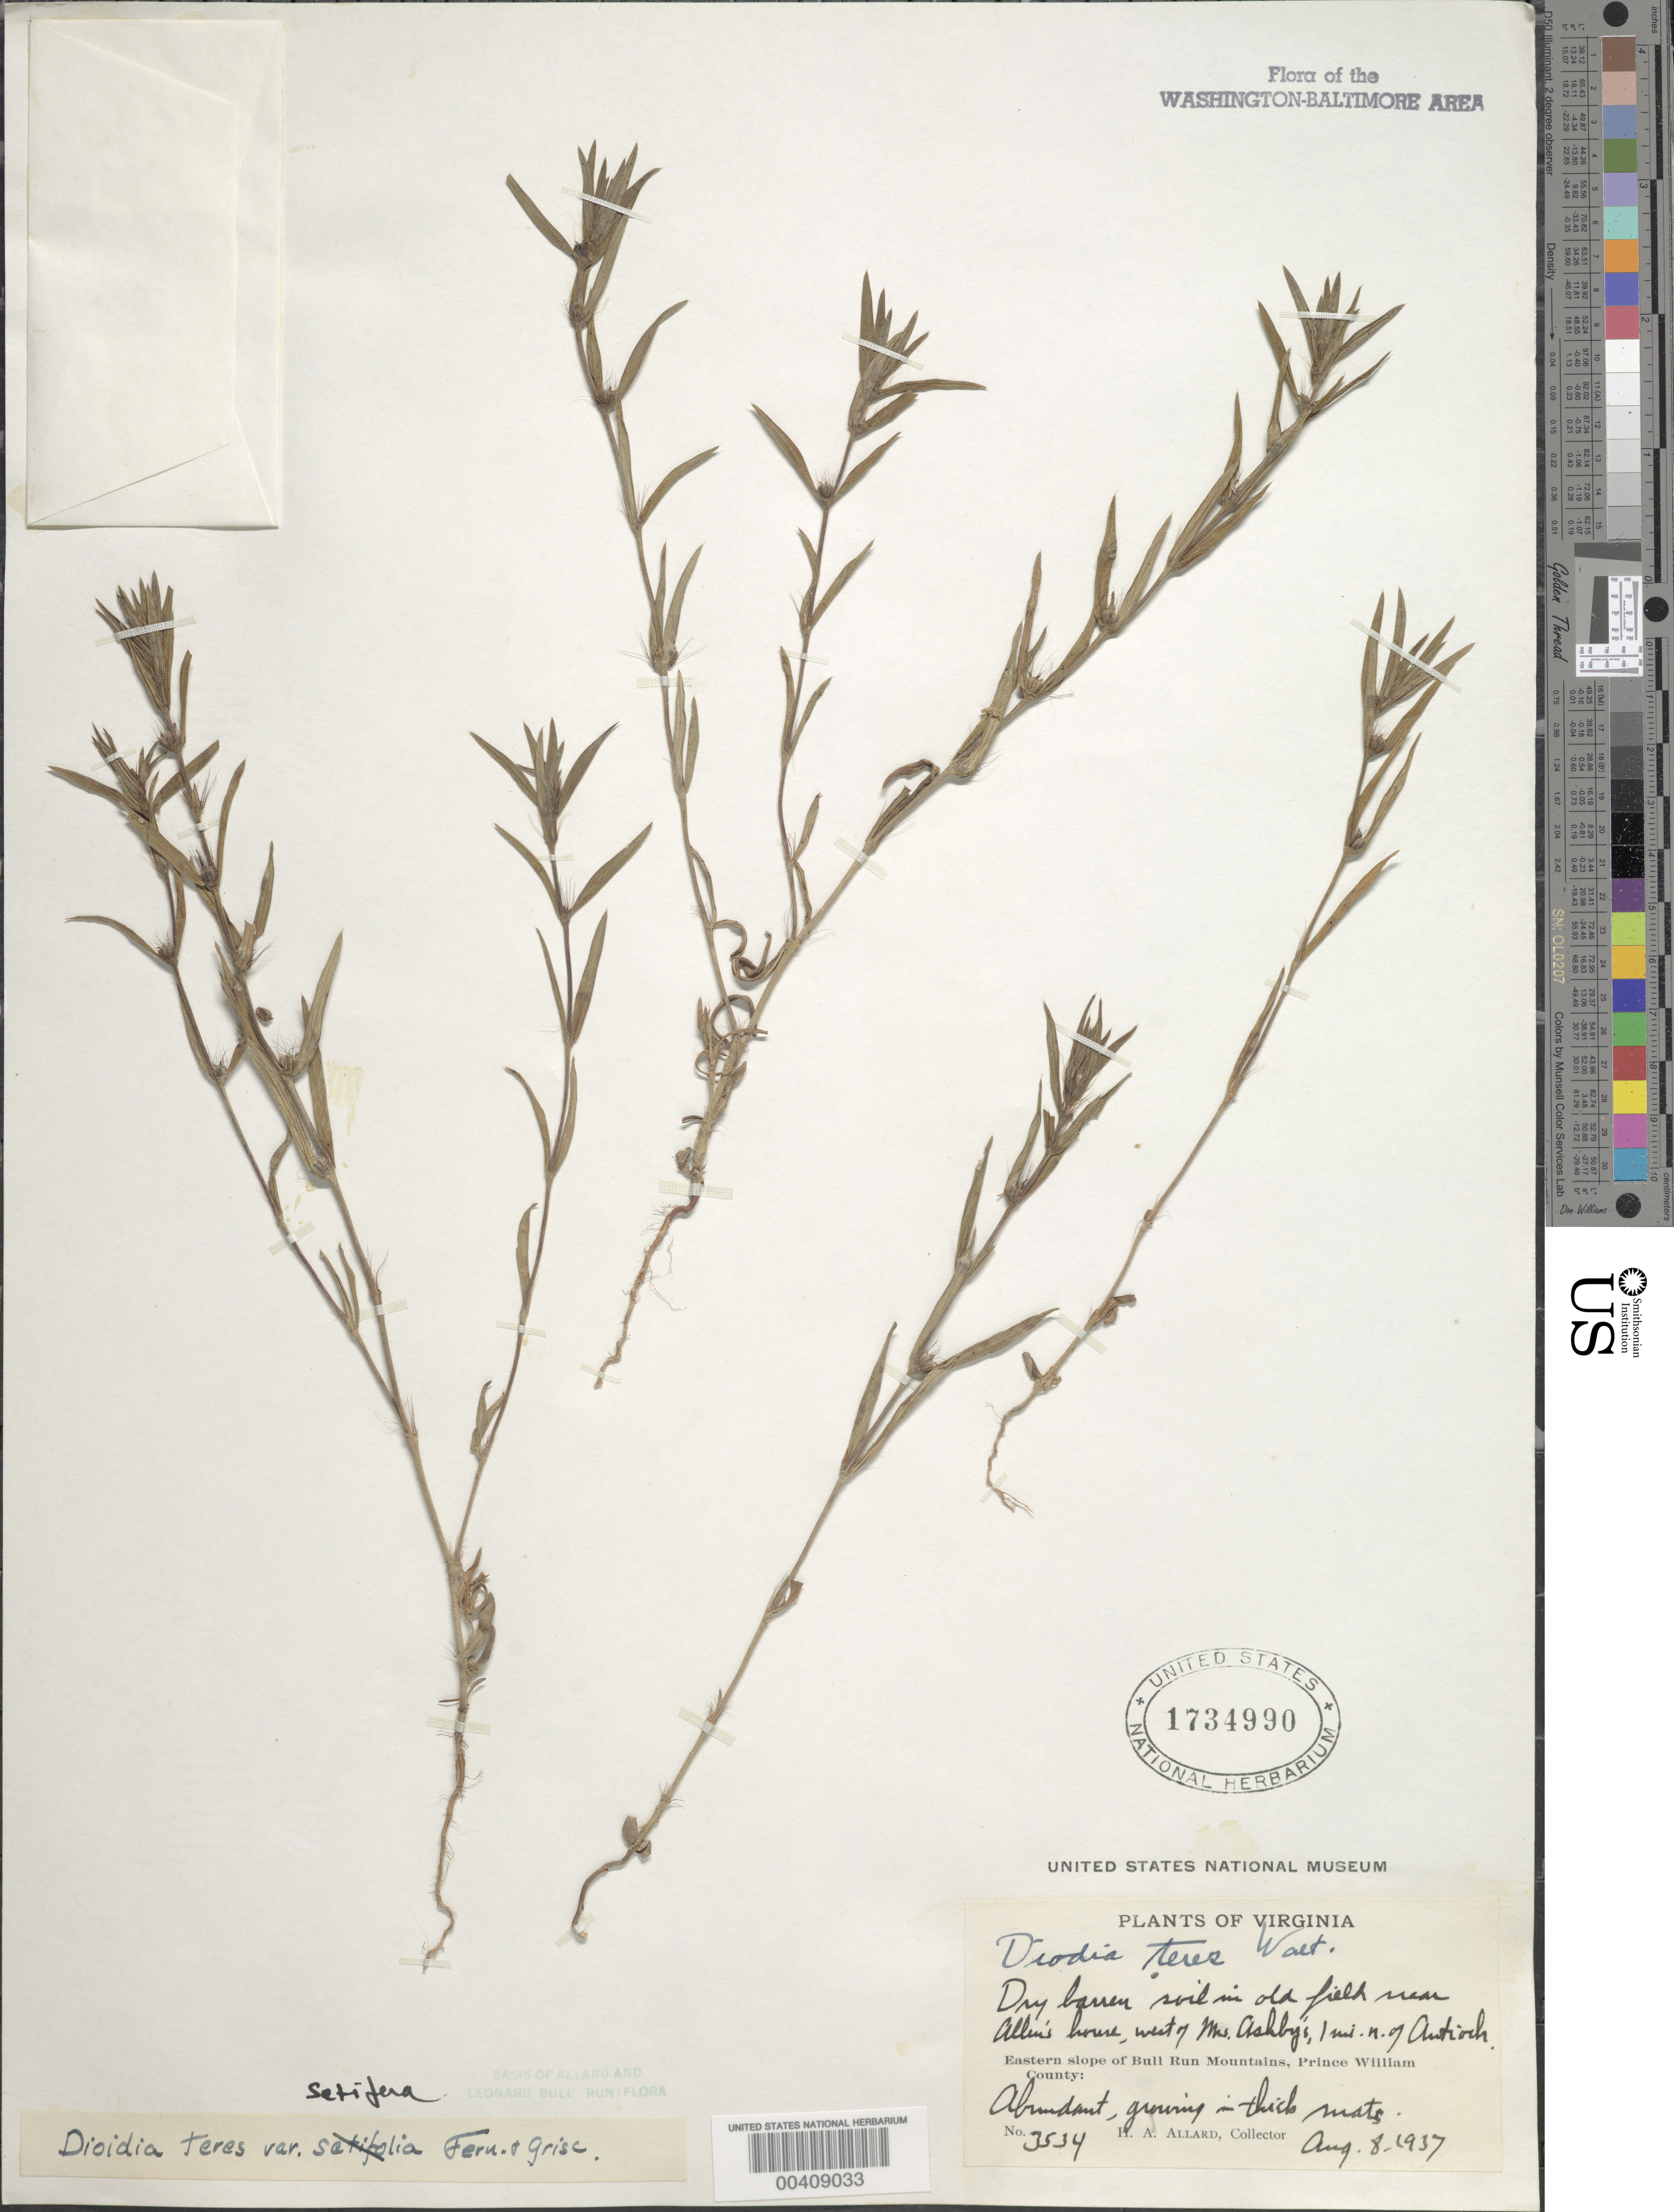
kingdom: Plantae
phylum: Tracheophyta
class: Magnoliopsida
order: Gentianales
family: Rubiaceae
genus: Diodia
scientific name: Diodia teres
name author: Walter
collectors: H. A. Allard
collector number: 3534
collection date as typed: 08 Aug 1937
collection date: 1937-08-08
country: United States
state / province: Virginia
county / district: Prince William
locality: North of Antioch, east slope of Bull Run Mts.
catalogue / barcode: US 1734990